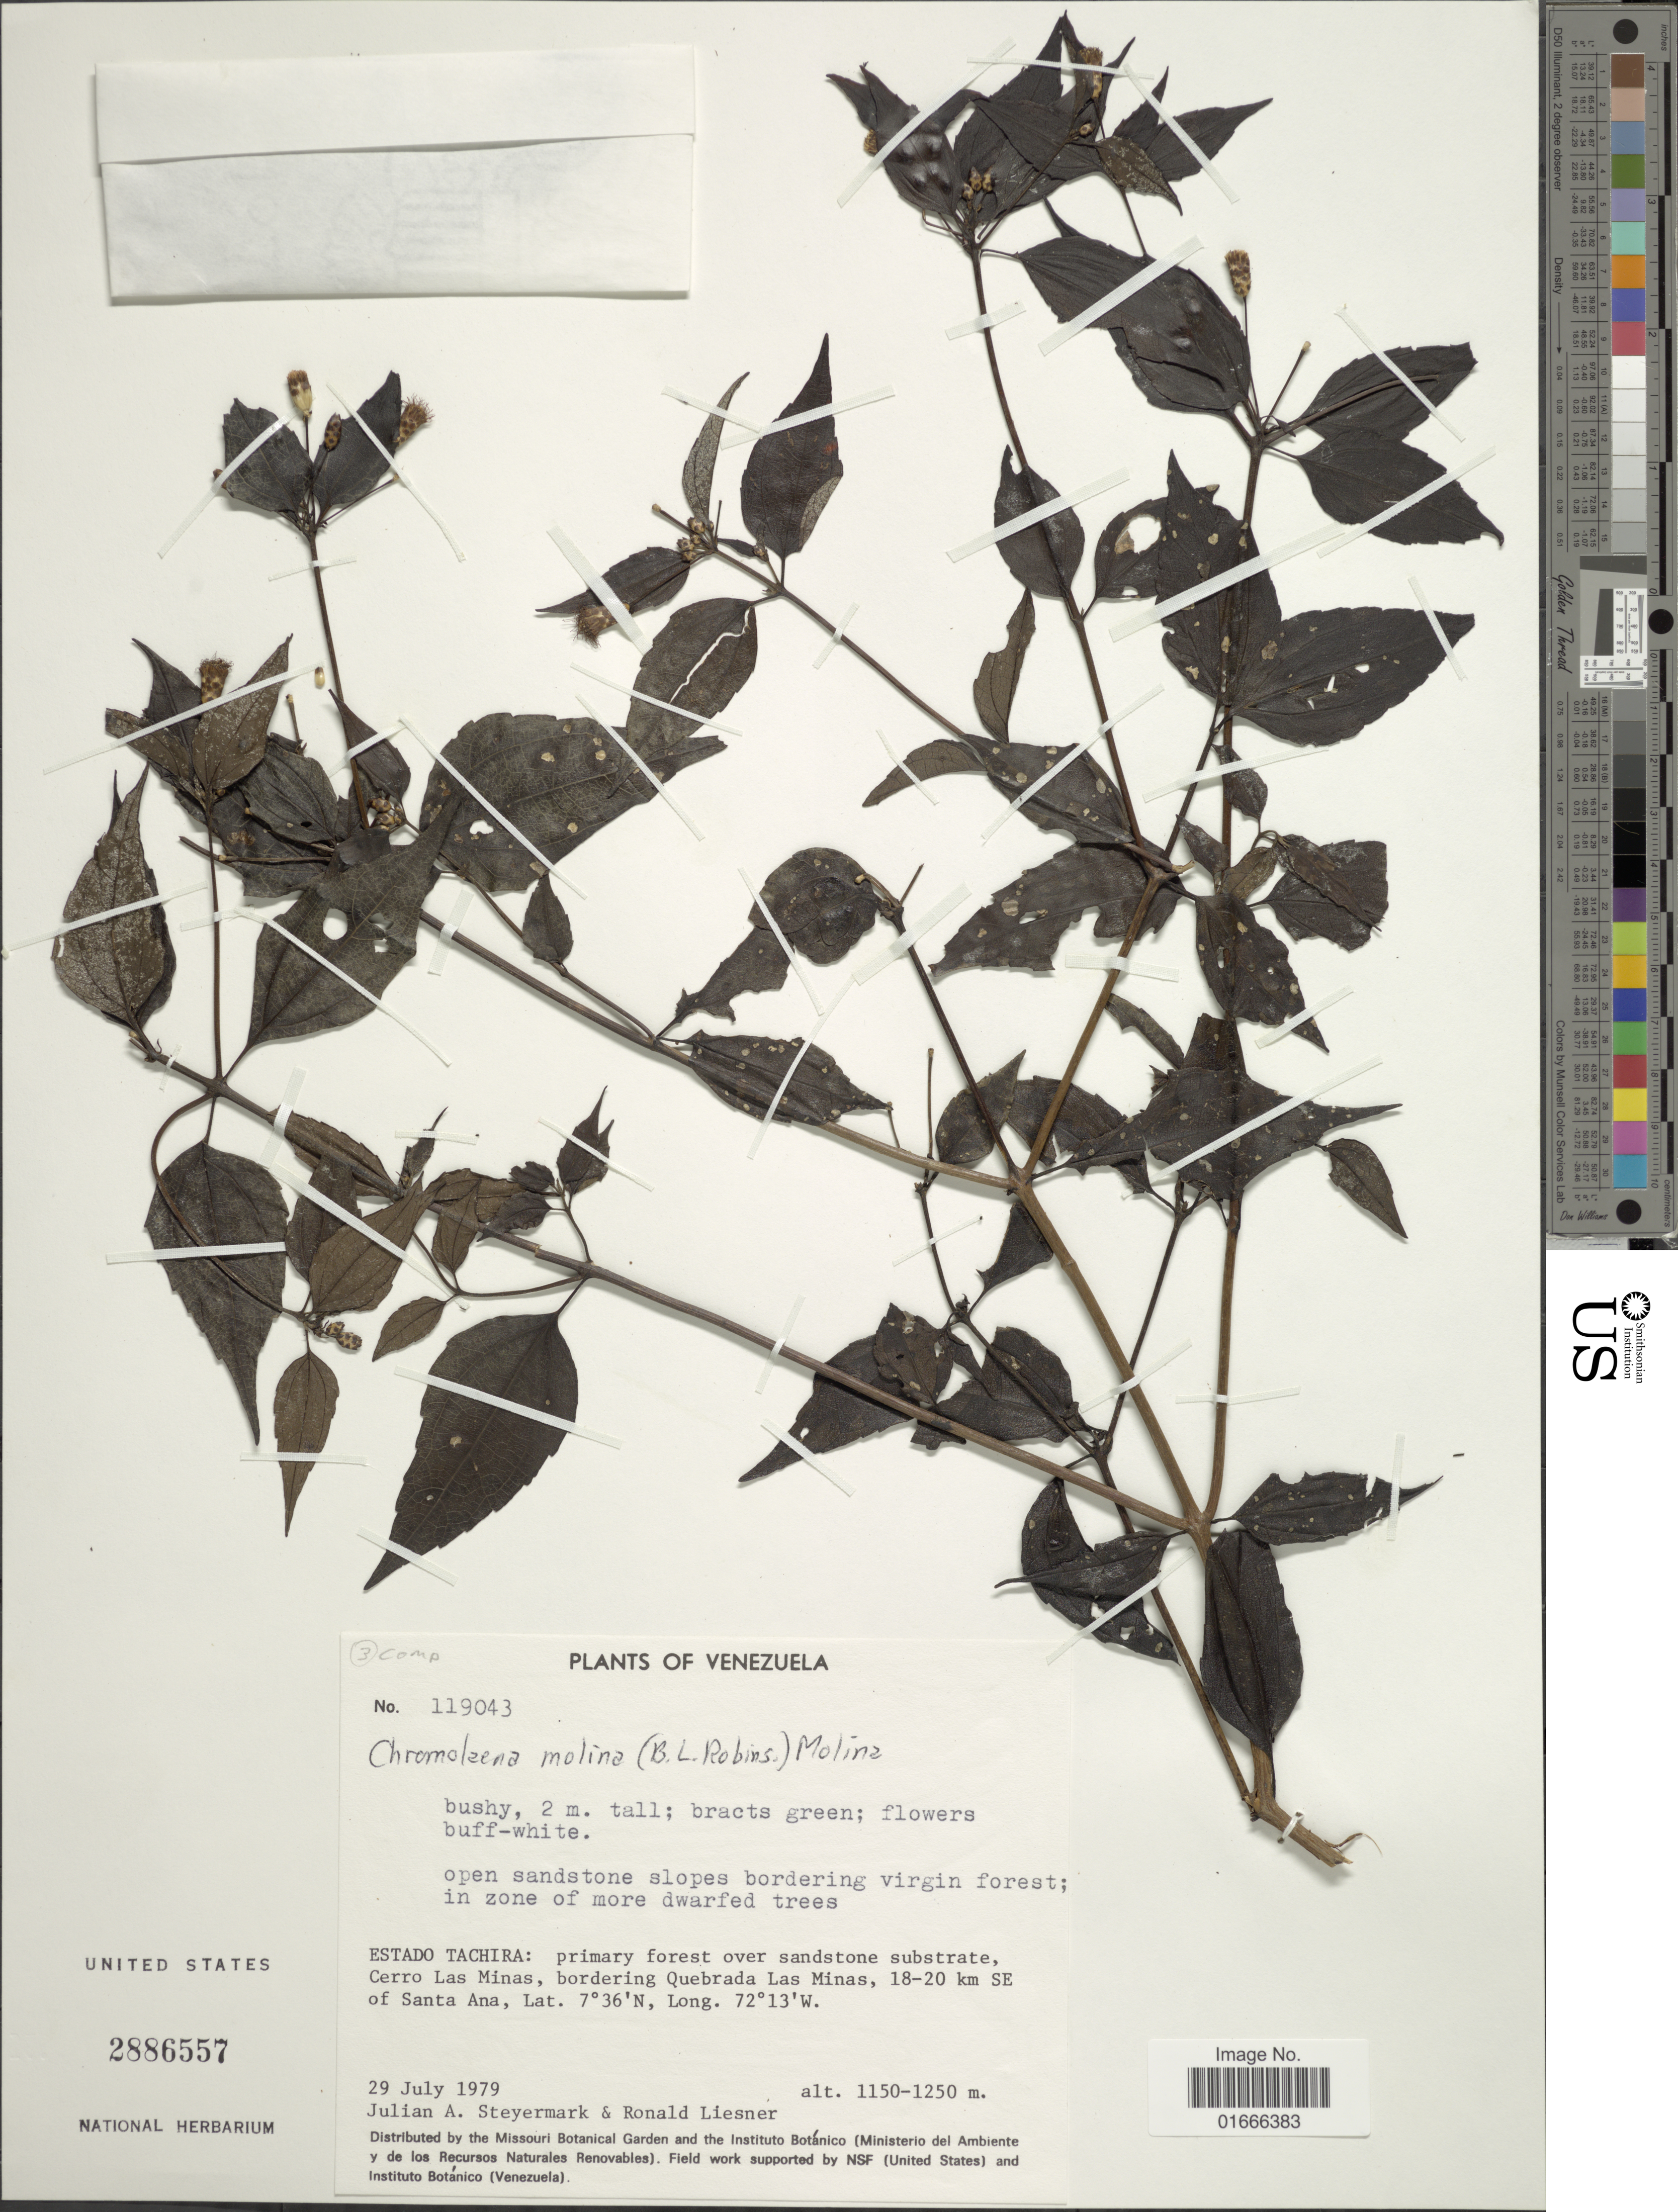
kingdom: Plantae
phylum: Tracheophyta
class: Magnoliopsida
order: Asterales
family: Asteraceae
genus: Chromolaena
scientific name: Chromolaena molina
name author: (B.L. Rob.) R.M. King & H. Rob.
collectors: J. Steyermark & R. L. Liesner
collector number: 119043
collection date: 1979-07-29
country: Venezuela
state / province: Tachira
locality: Cerro Las Minas, bordering Quebrada Las Minas, 18-20 km SE of Santa Ana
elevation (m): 1150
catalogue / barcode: US 2886557